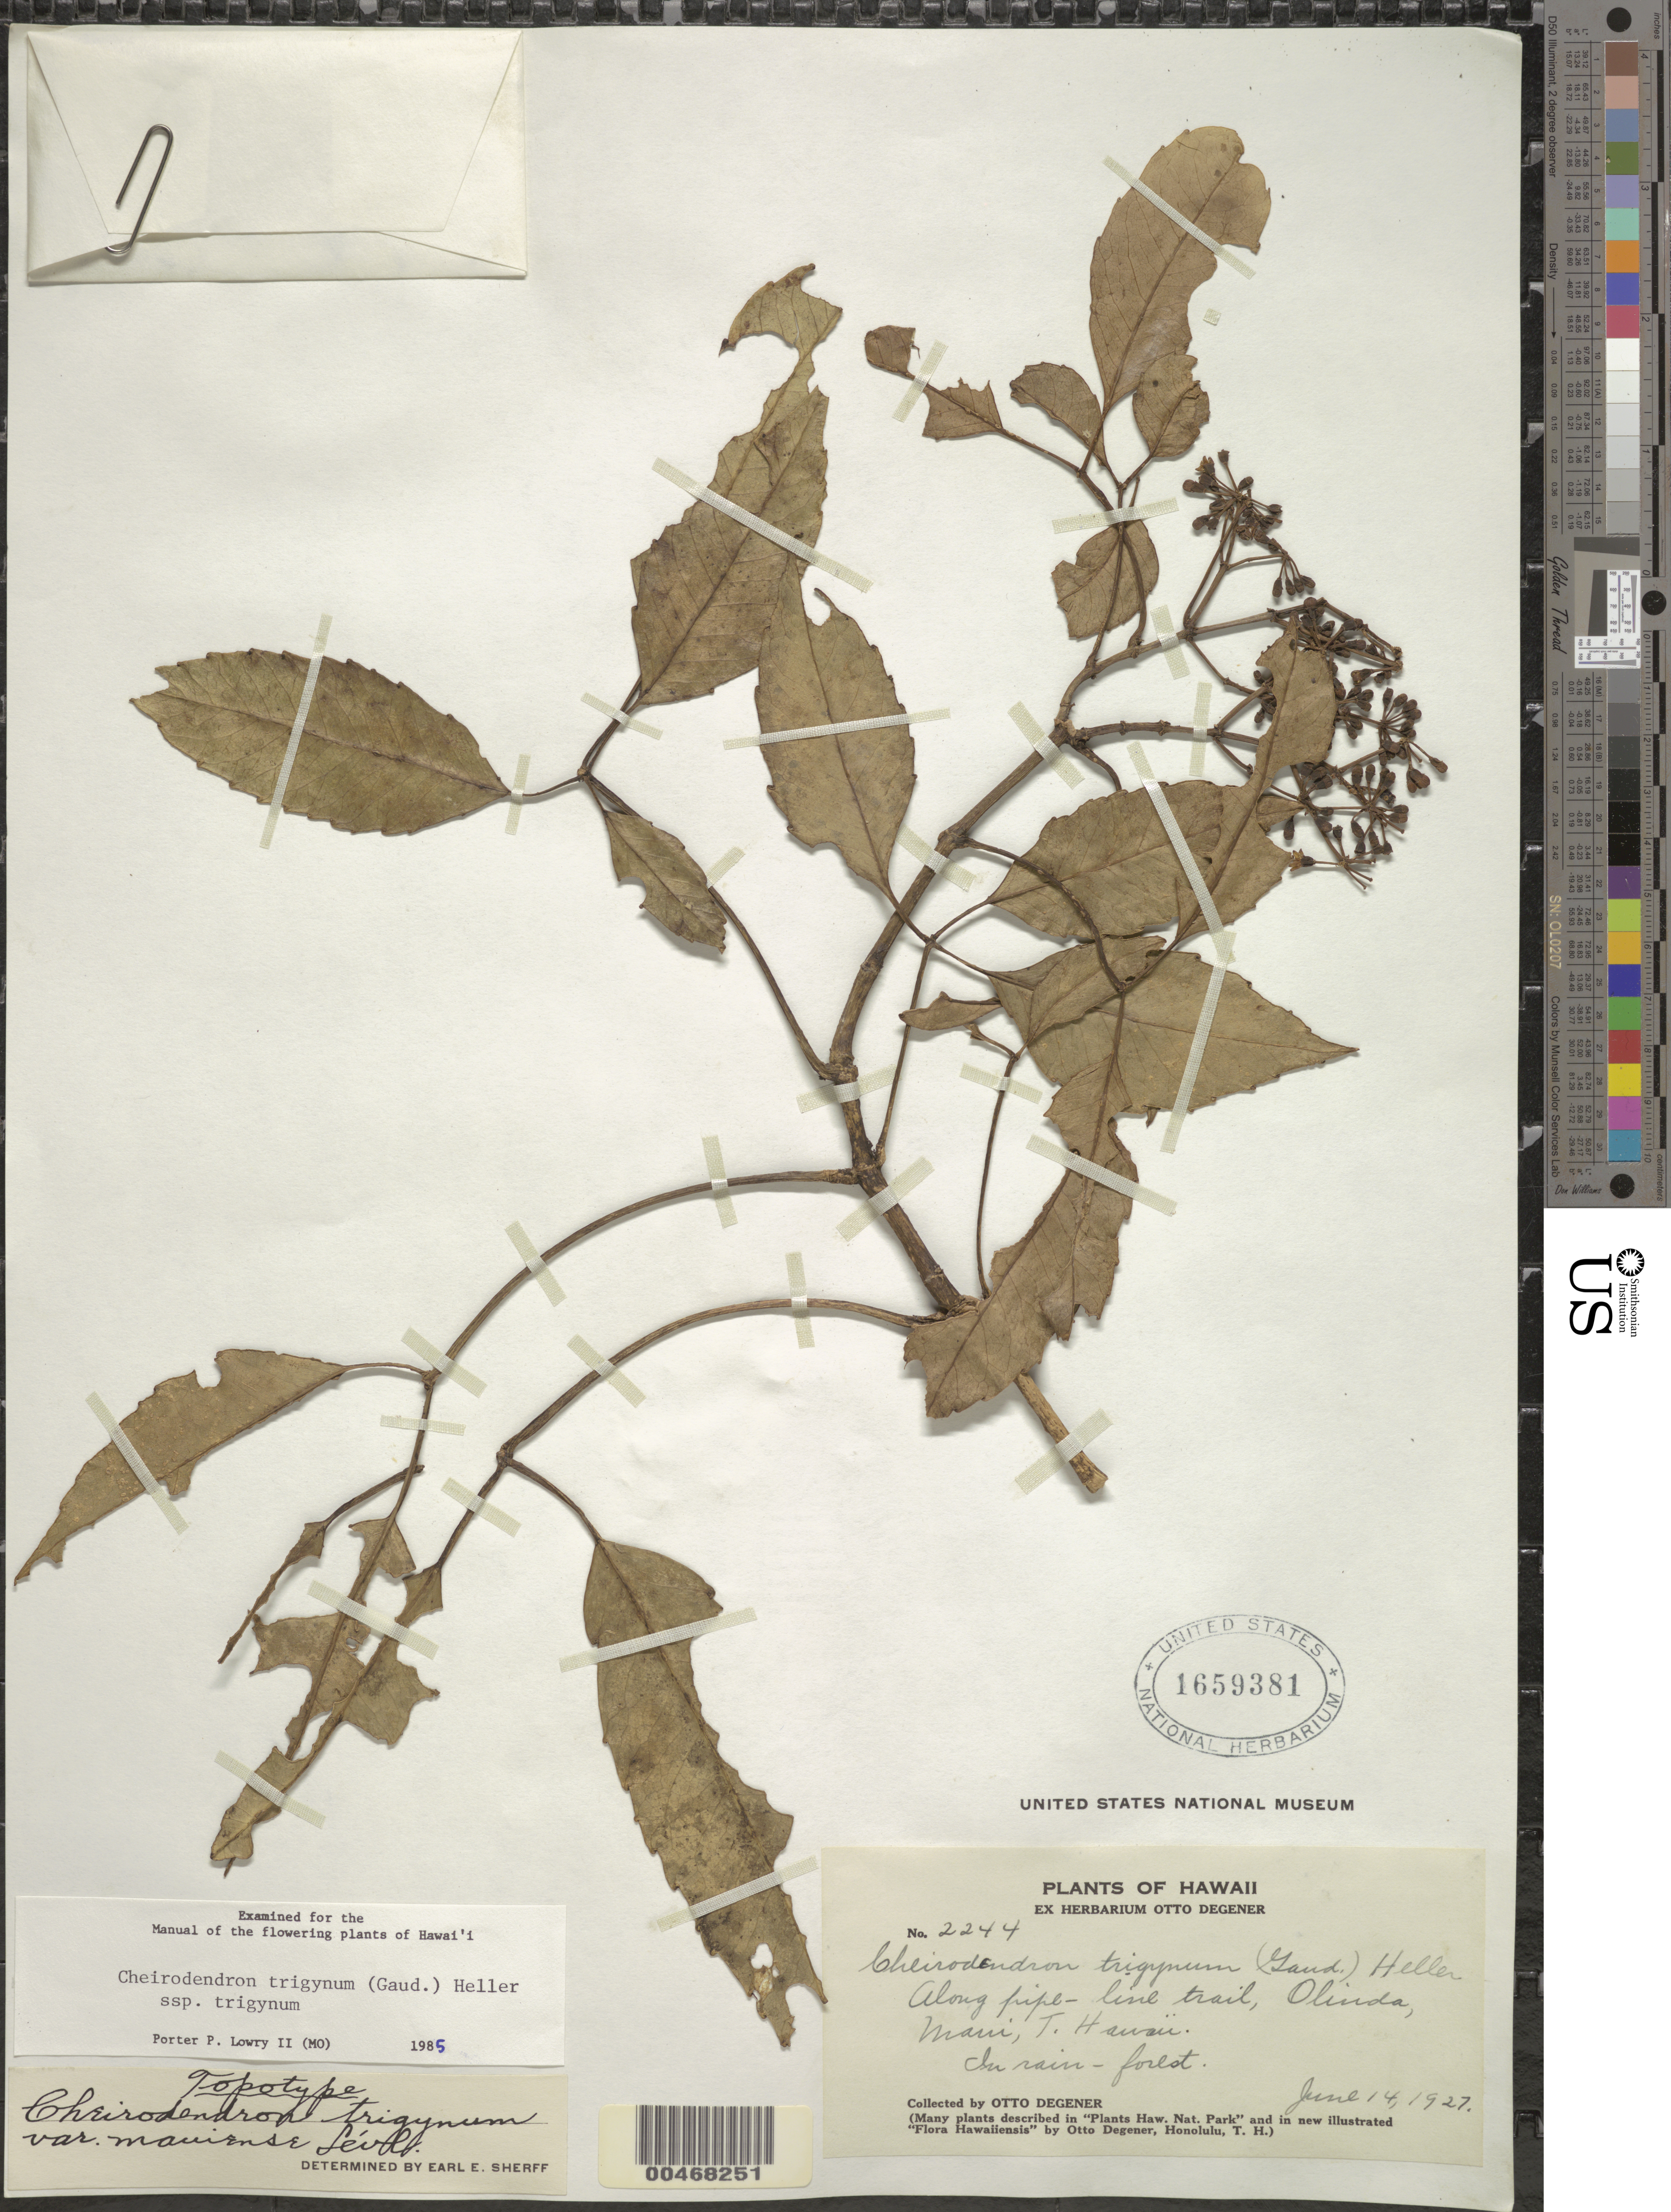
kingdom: Plantae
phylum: Tracheophyta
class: Magnoliopsida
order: Apiales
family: Araliaceae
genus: Cheirodendron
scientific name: Cheirodendron trigynum subsp. trigynum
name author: (Gaudich.) A. Heller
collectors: O. Degener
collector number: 2244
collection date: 1927-06-14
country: United States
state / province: Hawaii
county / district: Maui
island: Maui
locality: Along pipe-line trail, Olinda Mami, T. Hawaii.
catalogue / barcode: US 1659381